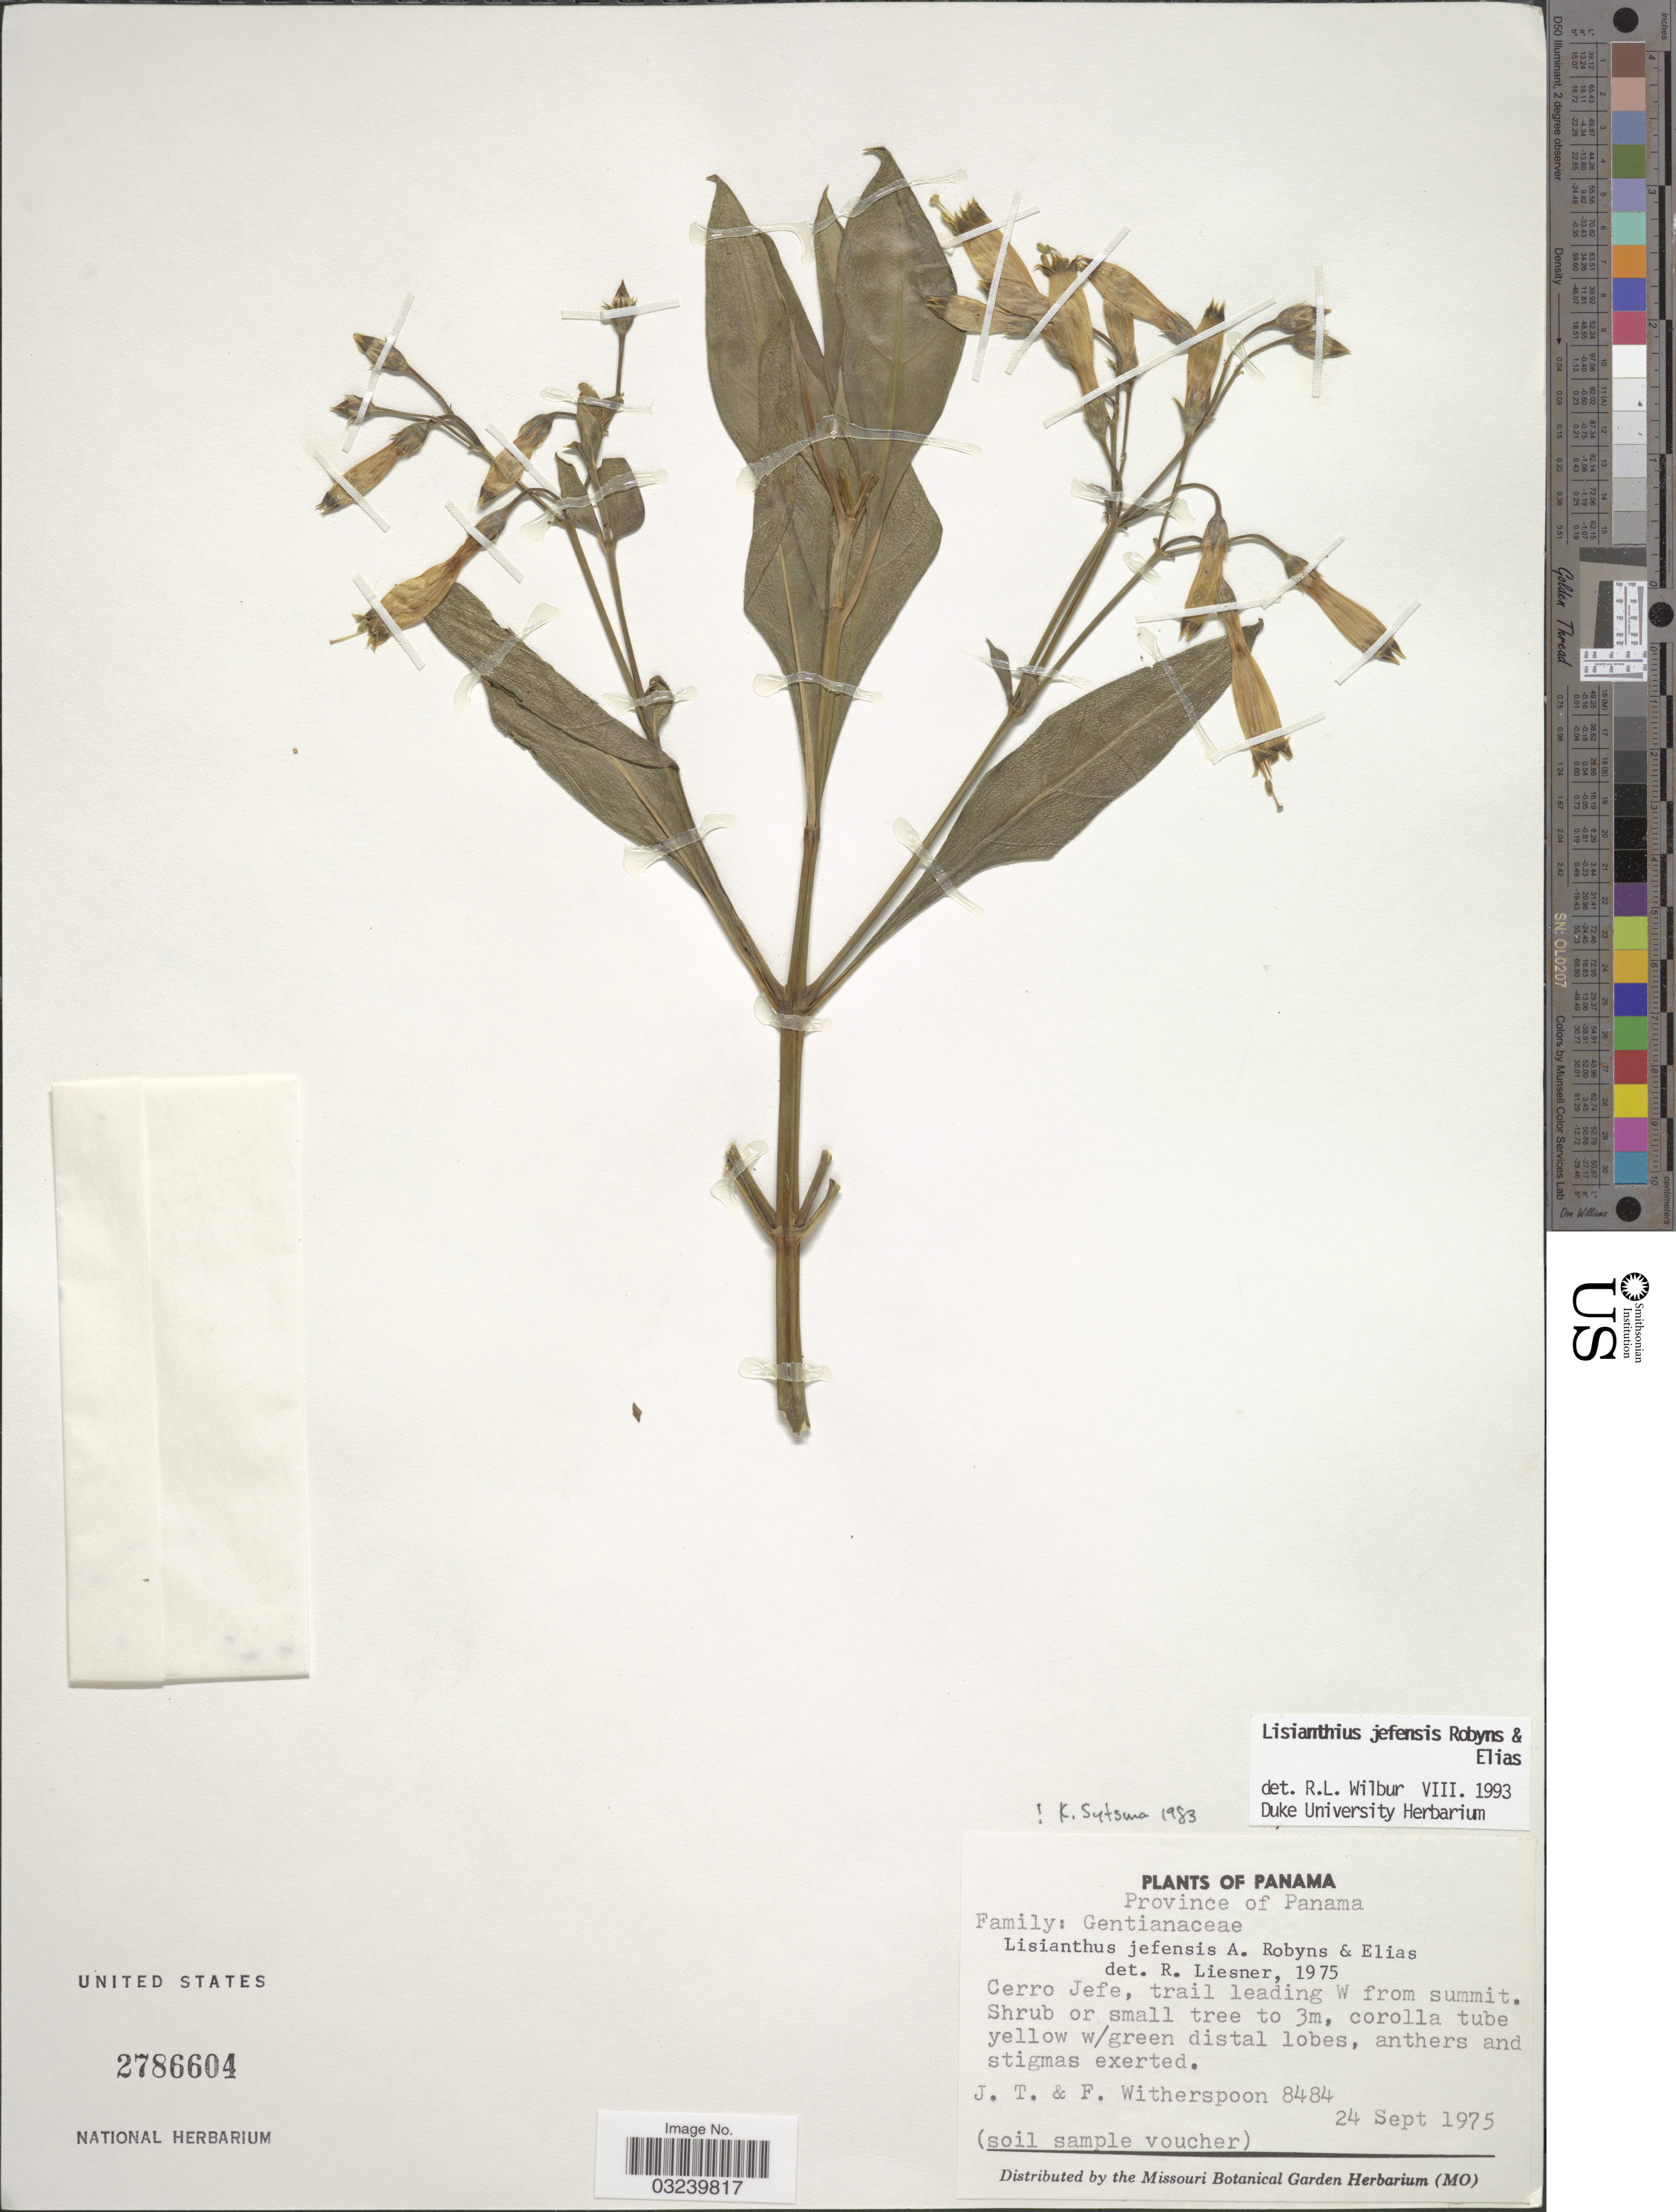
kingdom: Plantae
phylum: Tracheophyta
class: Magnoliopsida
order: Gentianales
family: Gentianaceae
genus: Lisianthius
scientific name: Lisianthius jefensis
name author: A. Robyns & T. S. Elias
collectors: J. Witherspoon & F. Witherspoon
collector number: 8484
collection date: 1975-09-24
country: Panama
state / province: Panamá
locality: Cerro Jefe, trail leading W from summit.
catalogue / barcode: US 2786604